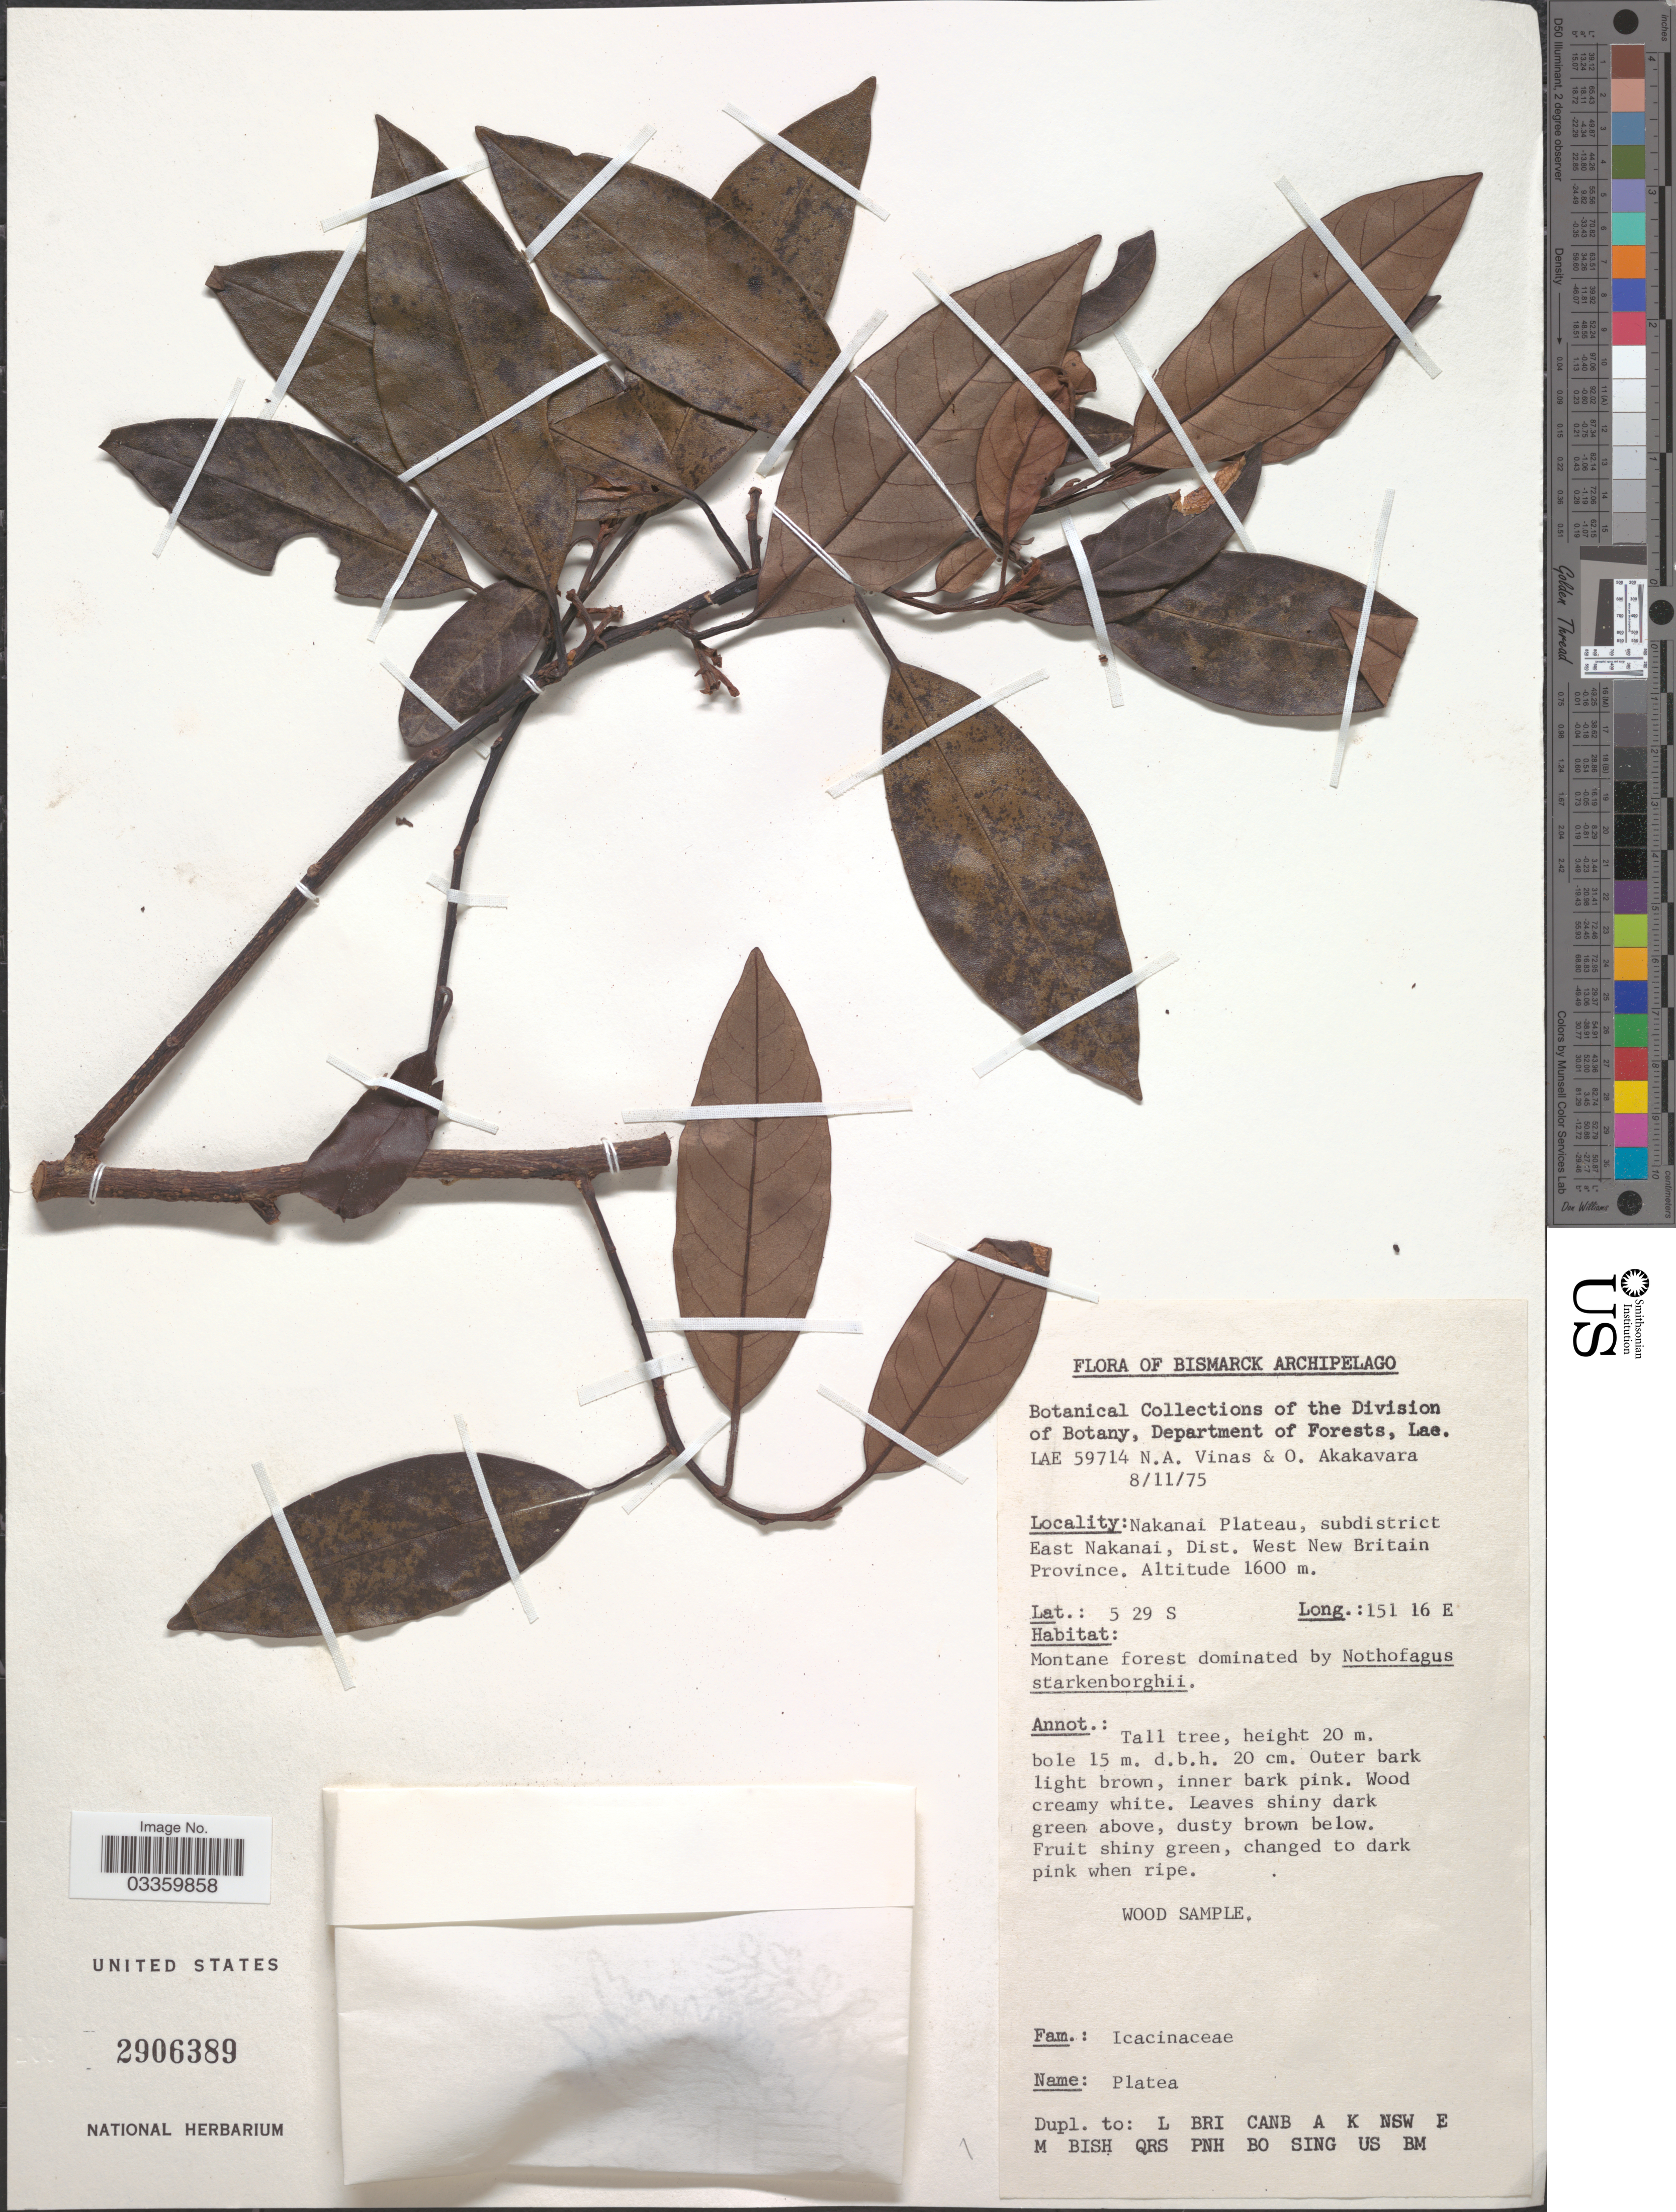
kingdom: Plantae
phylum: Tracheophyta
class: Magnoliopsida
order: Metteniusales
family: Metteniusaceae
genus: Platea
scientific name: Platea sp.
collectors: N. Vinas & O. Akakavara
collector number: LAE 59714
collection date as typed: Transcribed d/m/y: 8/11/75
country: Papua New Guinea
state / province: West New Britain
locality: Bismarck Archipelgo. Nakanai Plateau, subdistrict East Nakanai, Dist. West New Britain Province.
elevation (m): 1600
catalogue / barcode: US 2906389